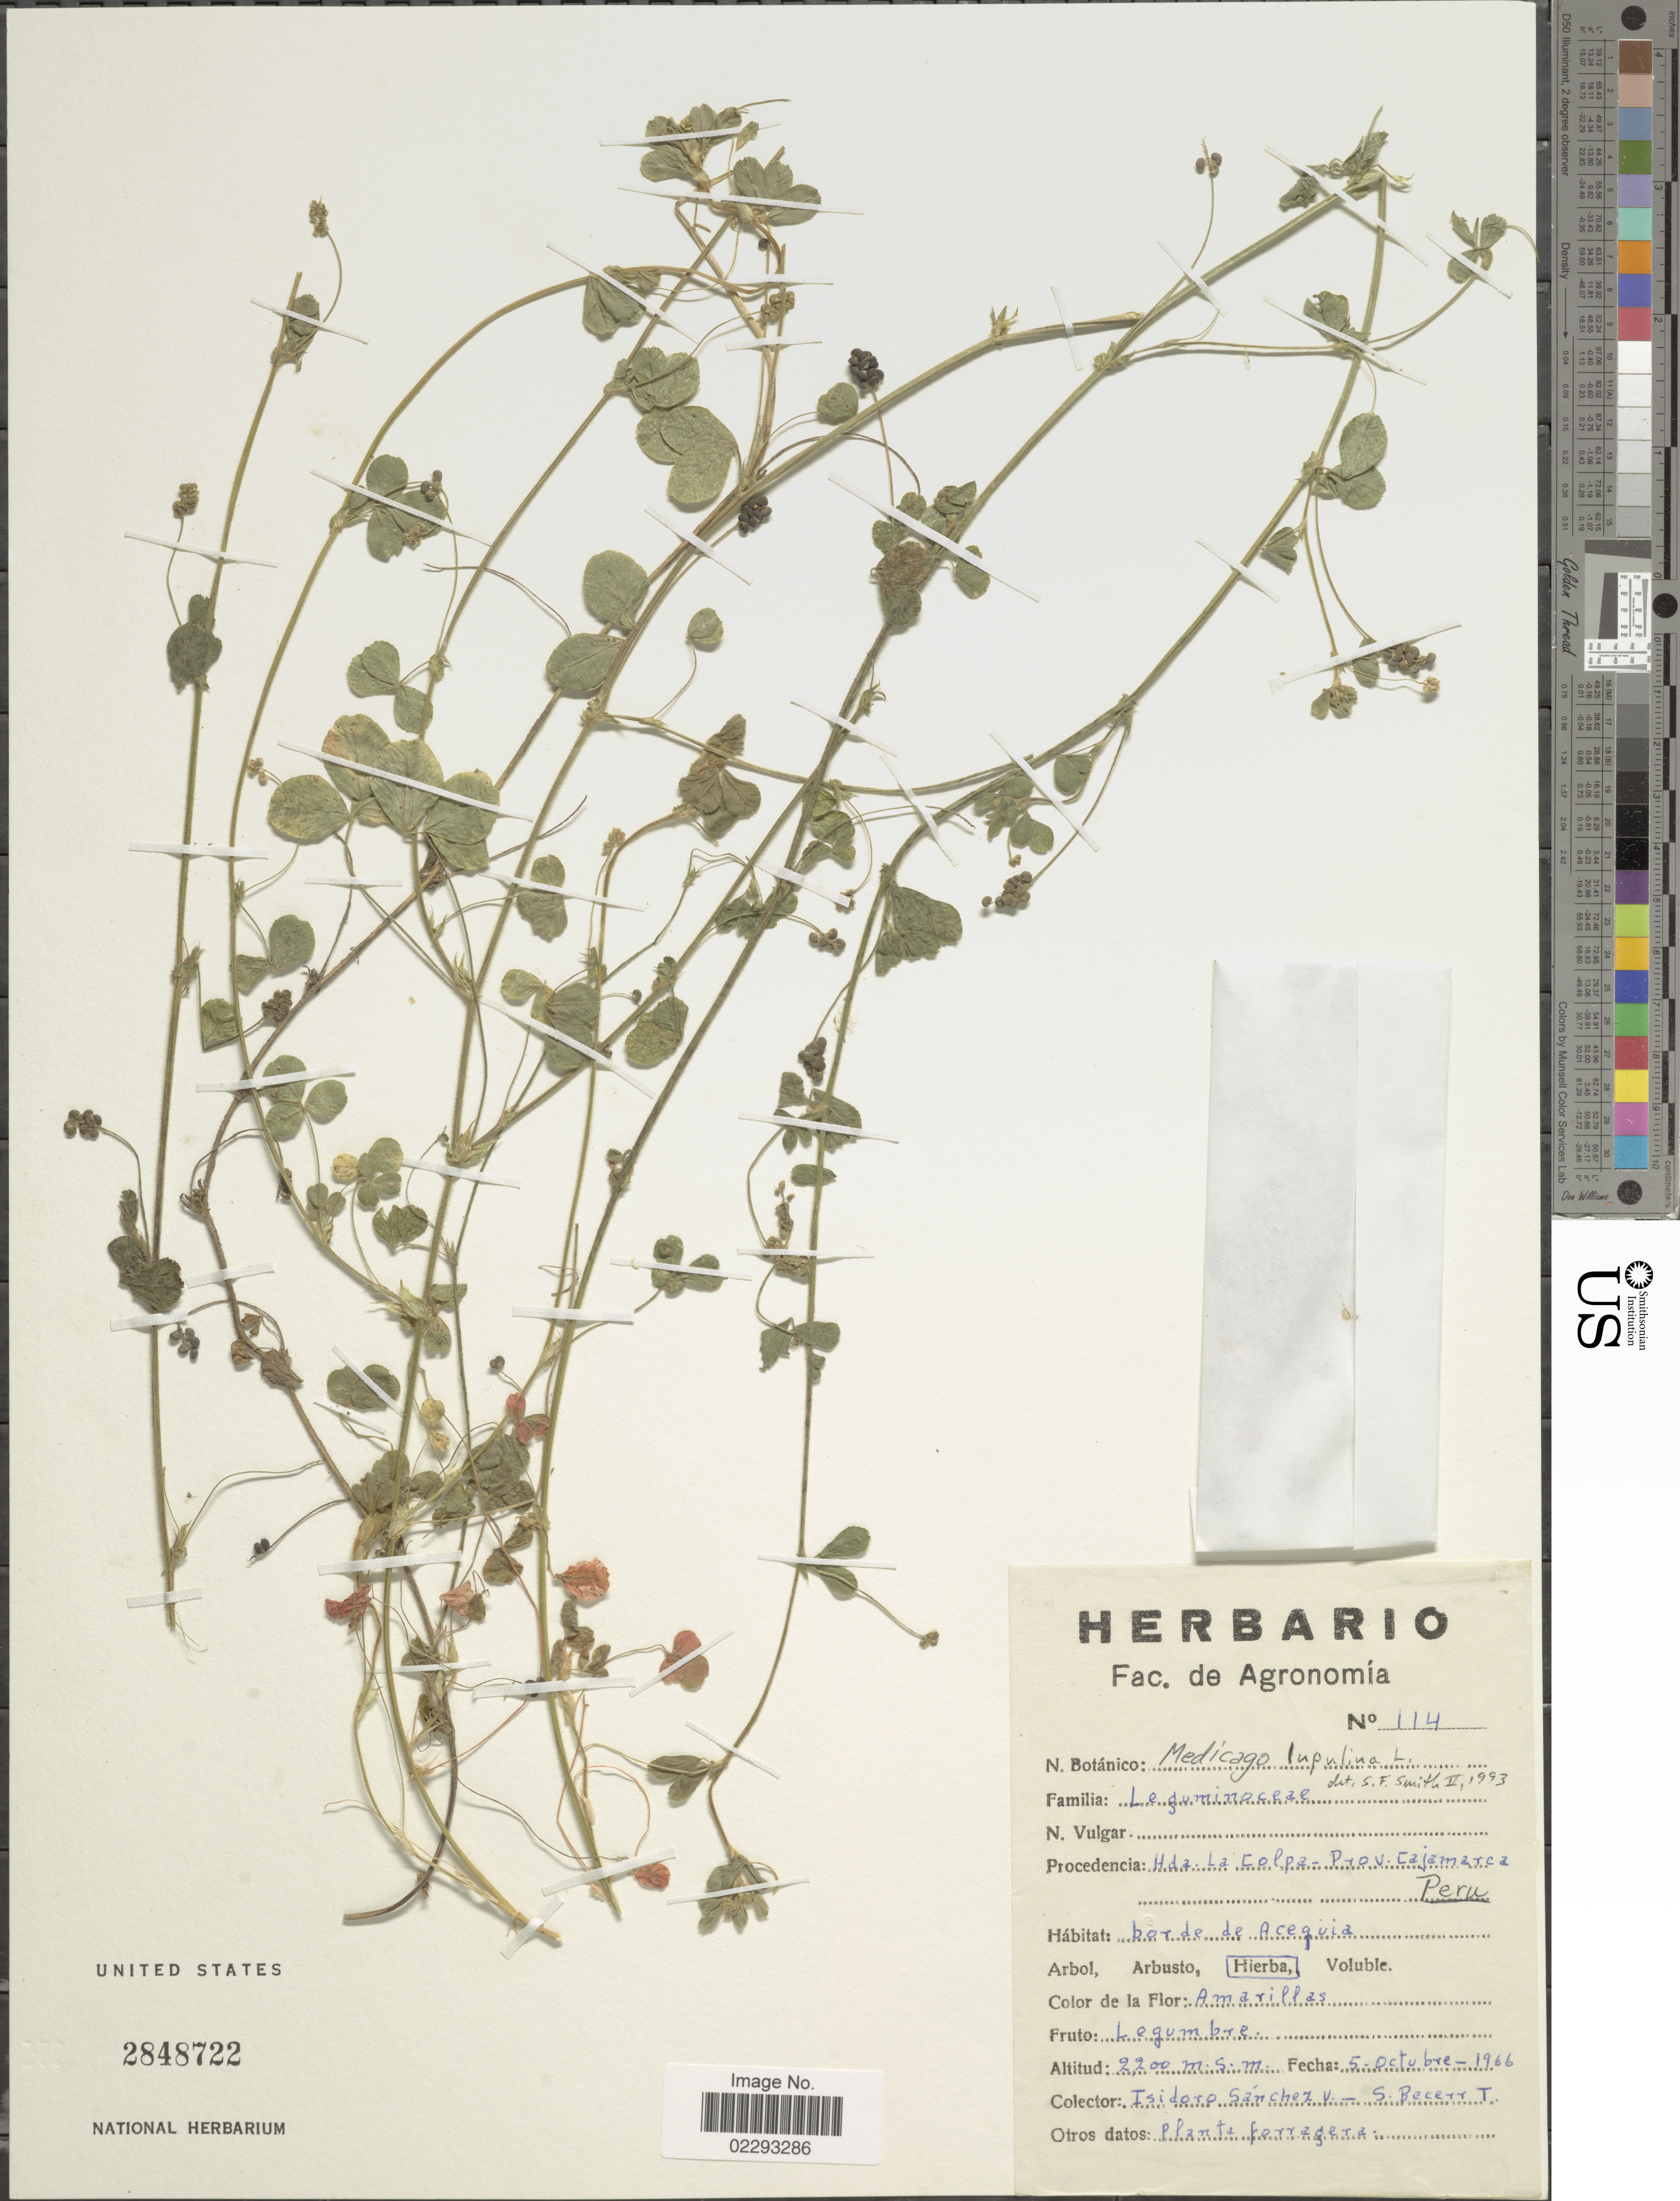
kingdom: Plantae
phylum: Tracheophyta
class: Magnoliopsida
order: Fabales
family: Fabaceae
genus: Medicago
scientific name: Medicago lupulina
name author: L.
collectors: I. Sánchez Vega & S. Becerra T.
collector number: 114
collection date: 1966-10-05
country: Peru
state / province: Cajamarca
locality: Hda. La Colpa, borde de Aceguia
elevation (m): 2200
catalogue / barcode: US 2848722